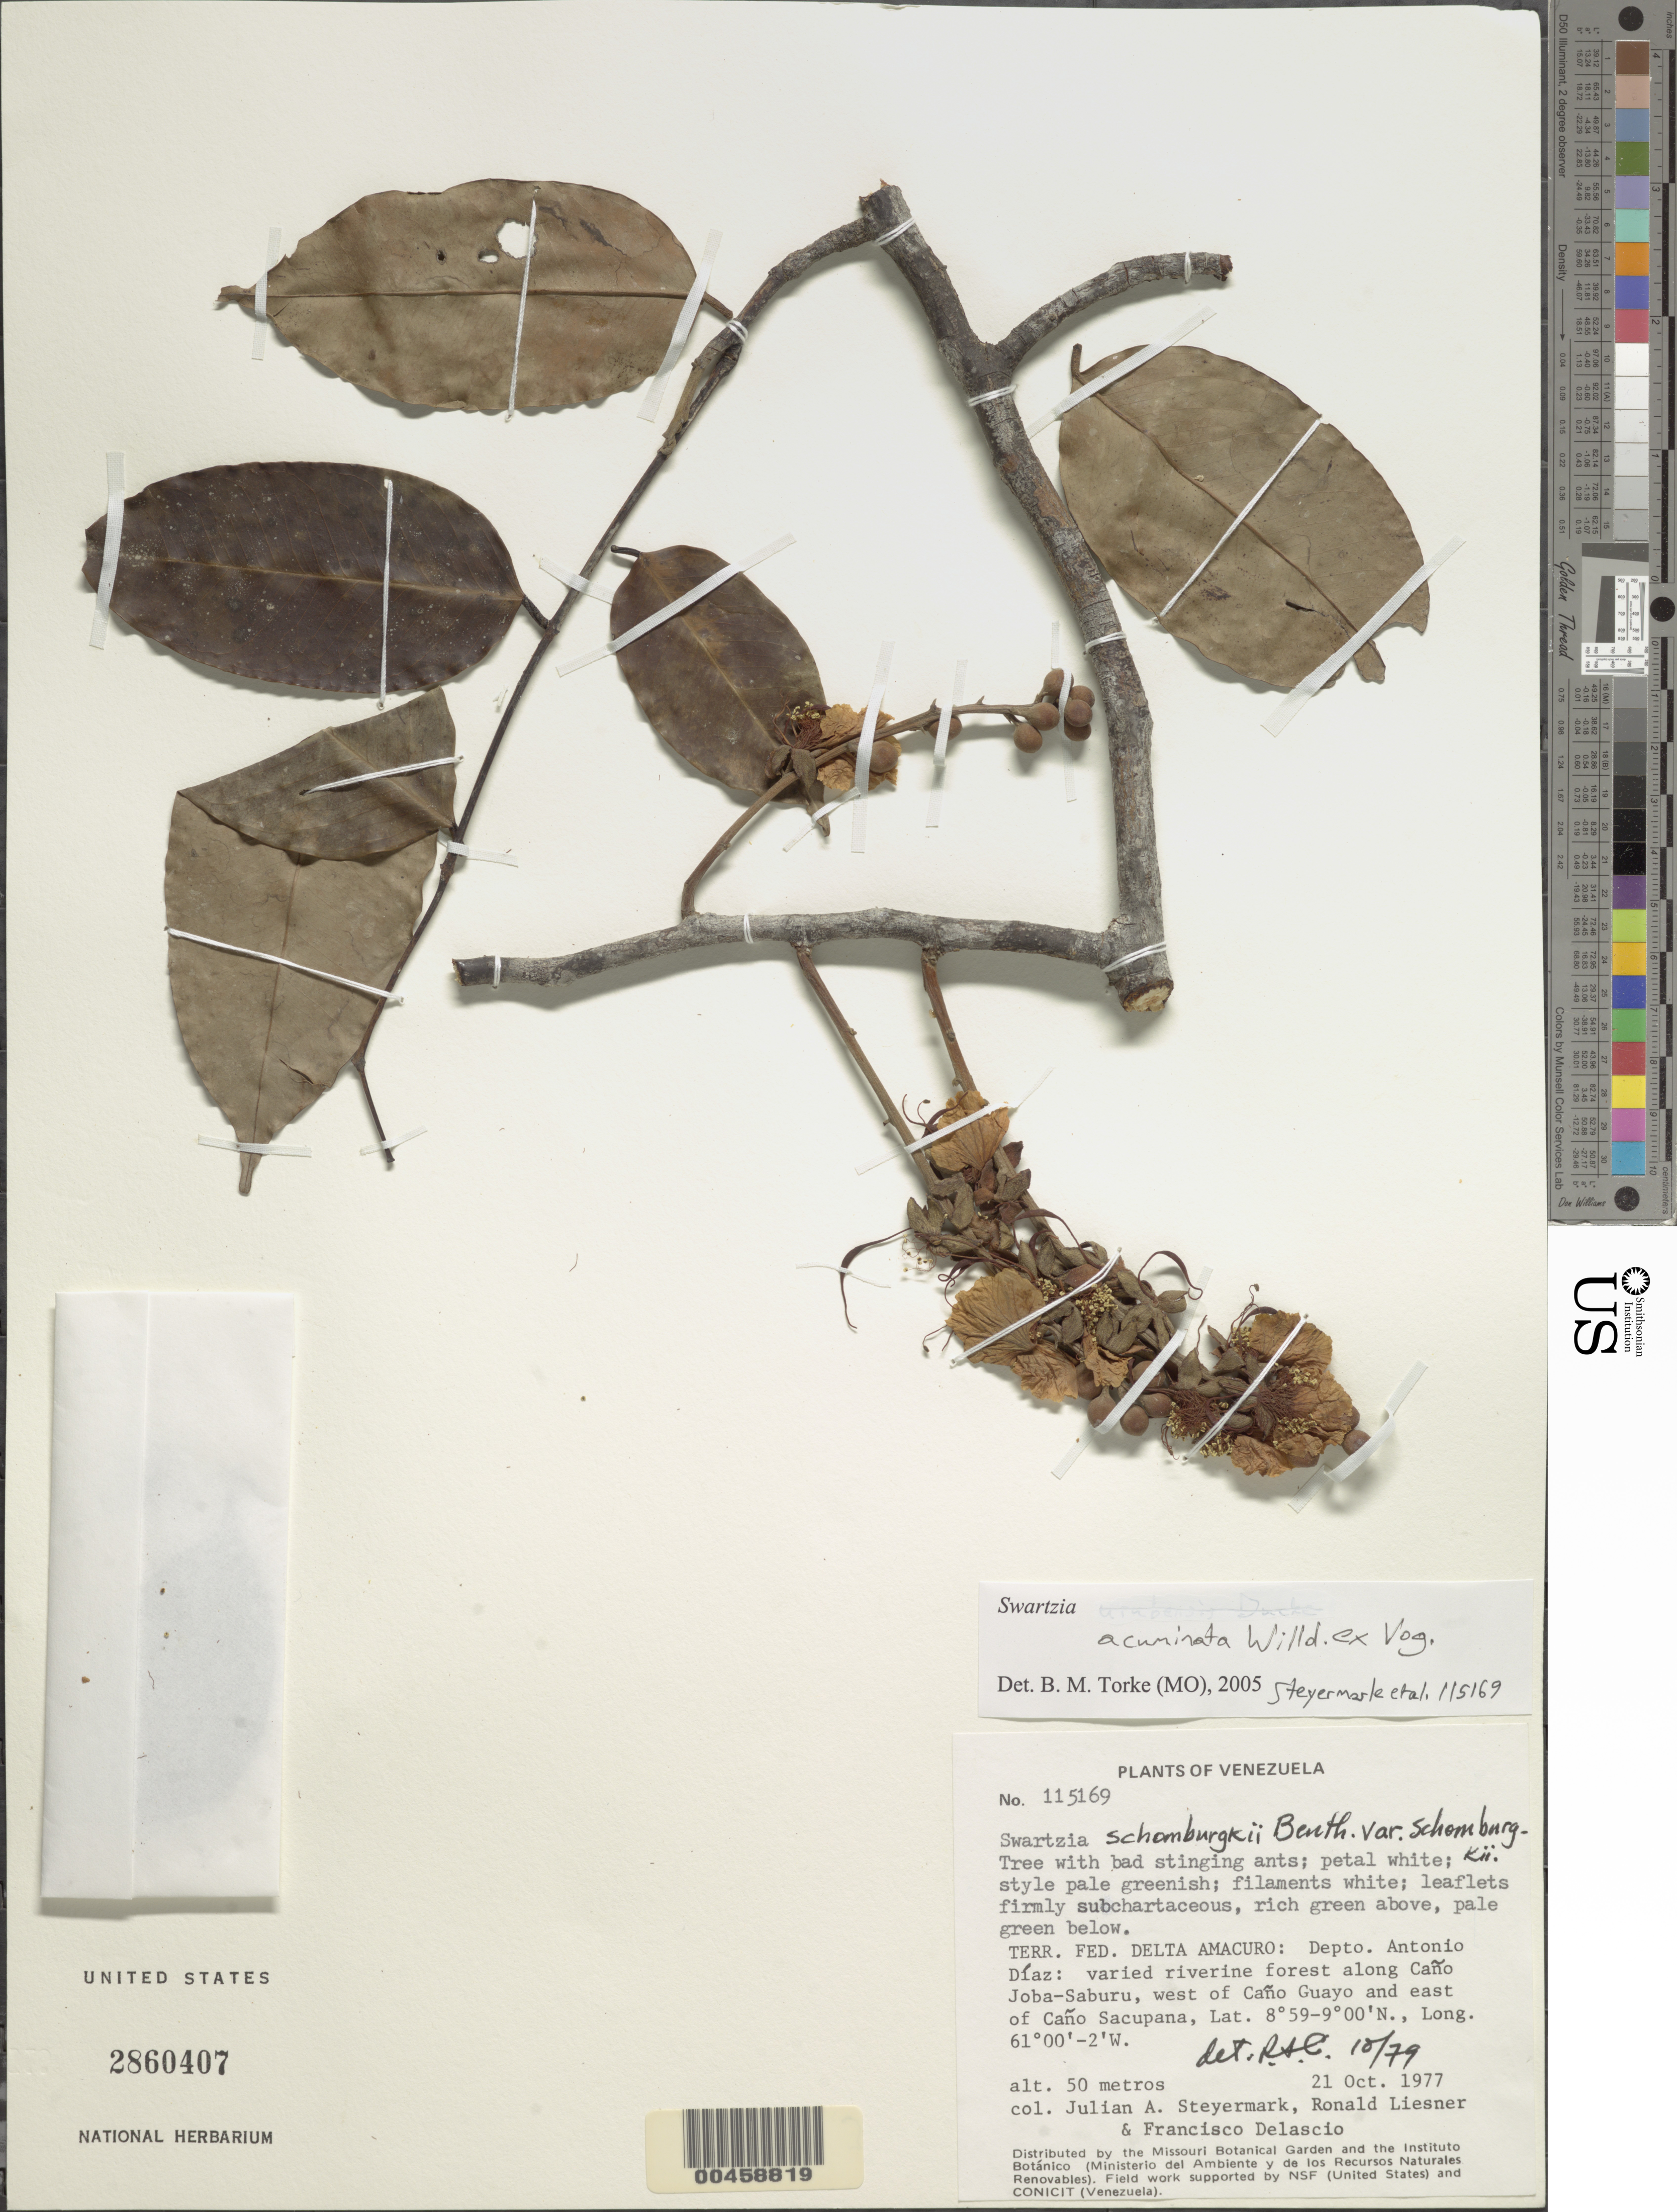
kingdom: Plantae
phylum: Tracheophyta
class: Magnoliopsida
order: Fabales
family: Fabaceae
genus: Swartzia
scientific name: Swartzia acuminata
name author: Willd. ex Vogel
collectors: J. Steyermark, R. L. Liesner & F. Delascio C.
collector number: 115169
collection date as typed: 21 Oct 1977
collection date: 1977-10-21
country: Venezuela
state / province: Delta Amacuro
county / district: Antonio Diaz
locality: Cano Joba - Saburu, along; W of Cano Guayo and E of Cano Sacupana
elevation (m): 50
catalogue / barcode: US 2860407